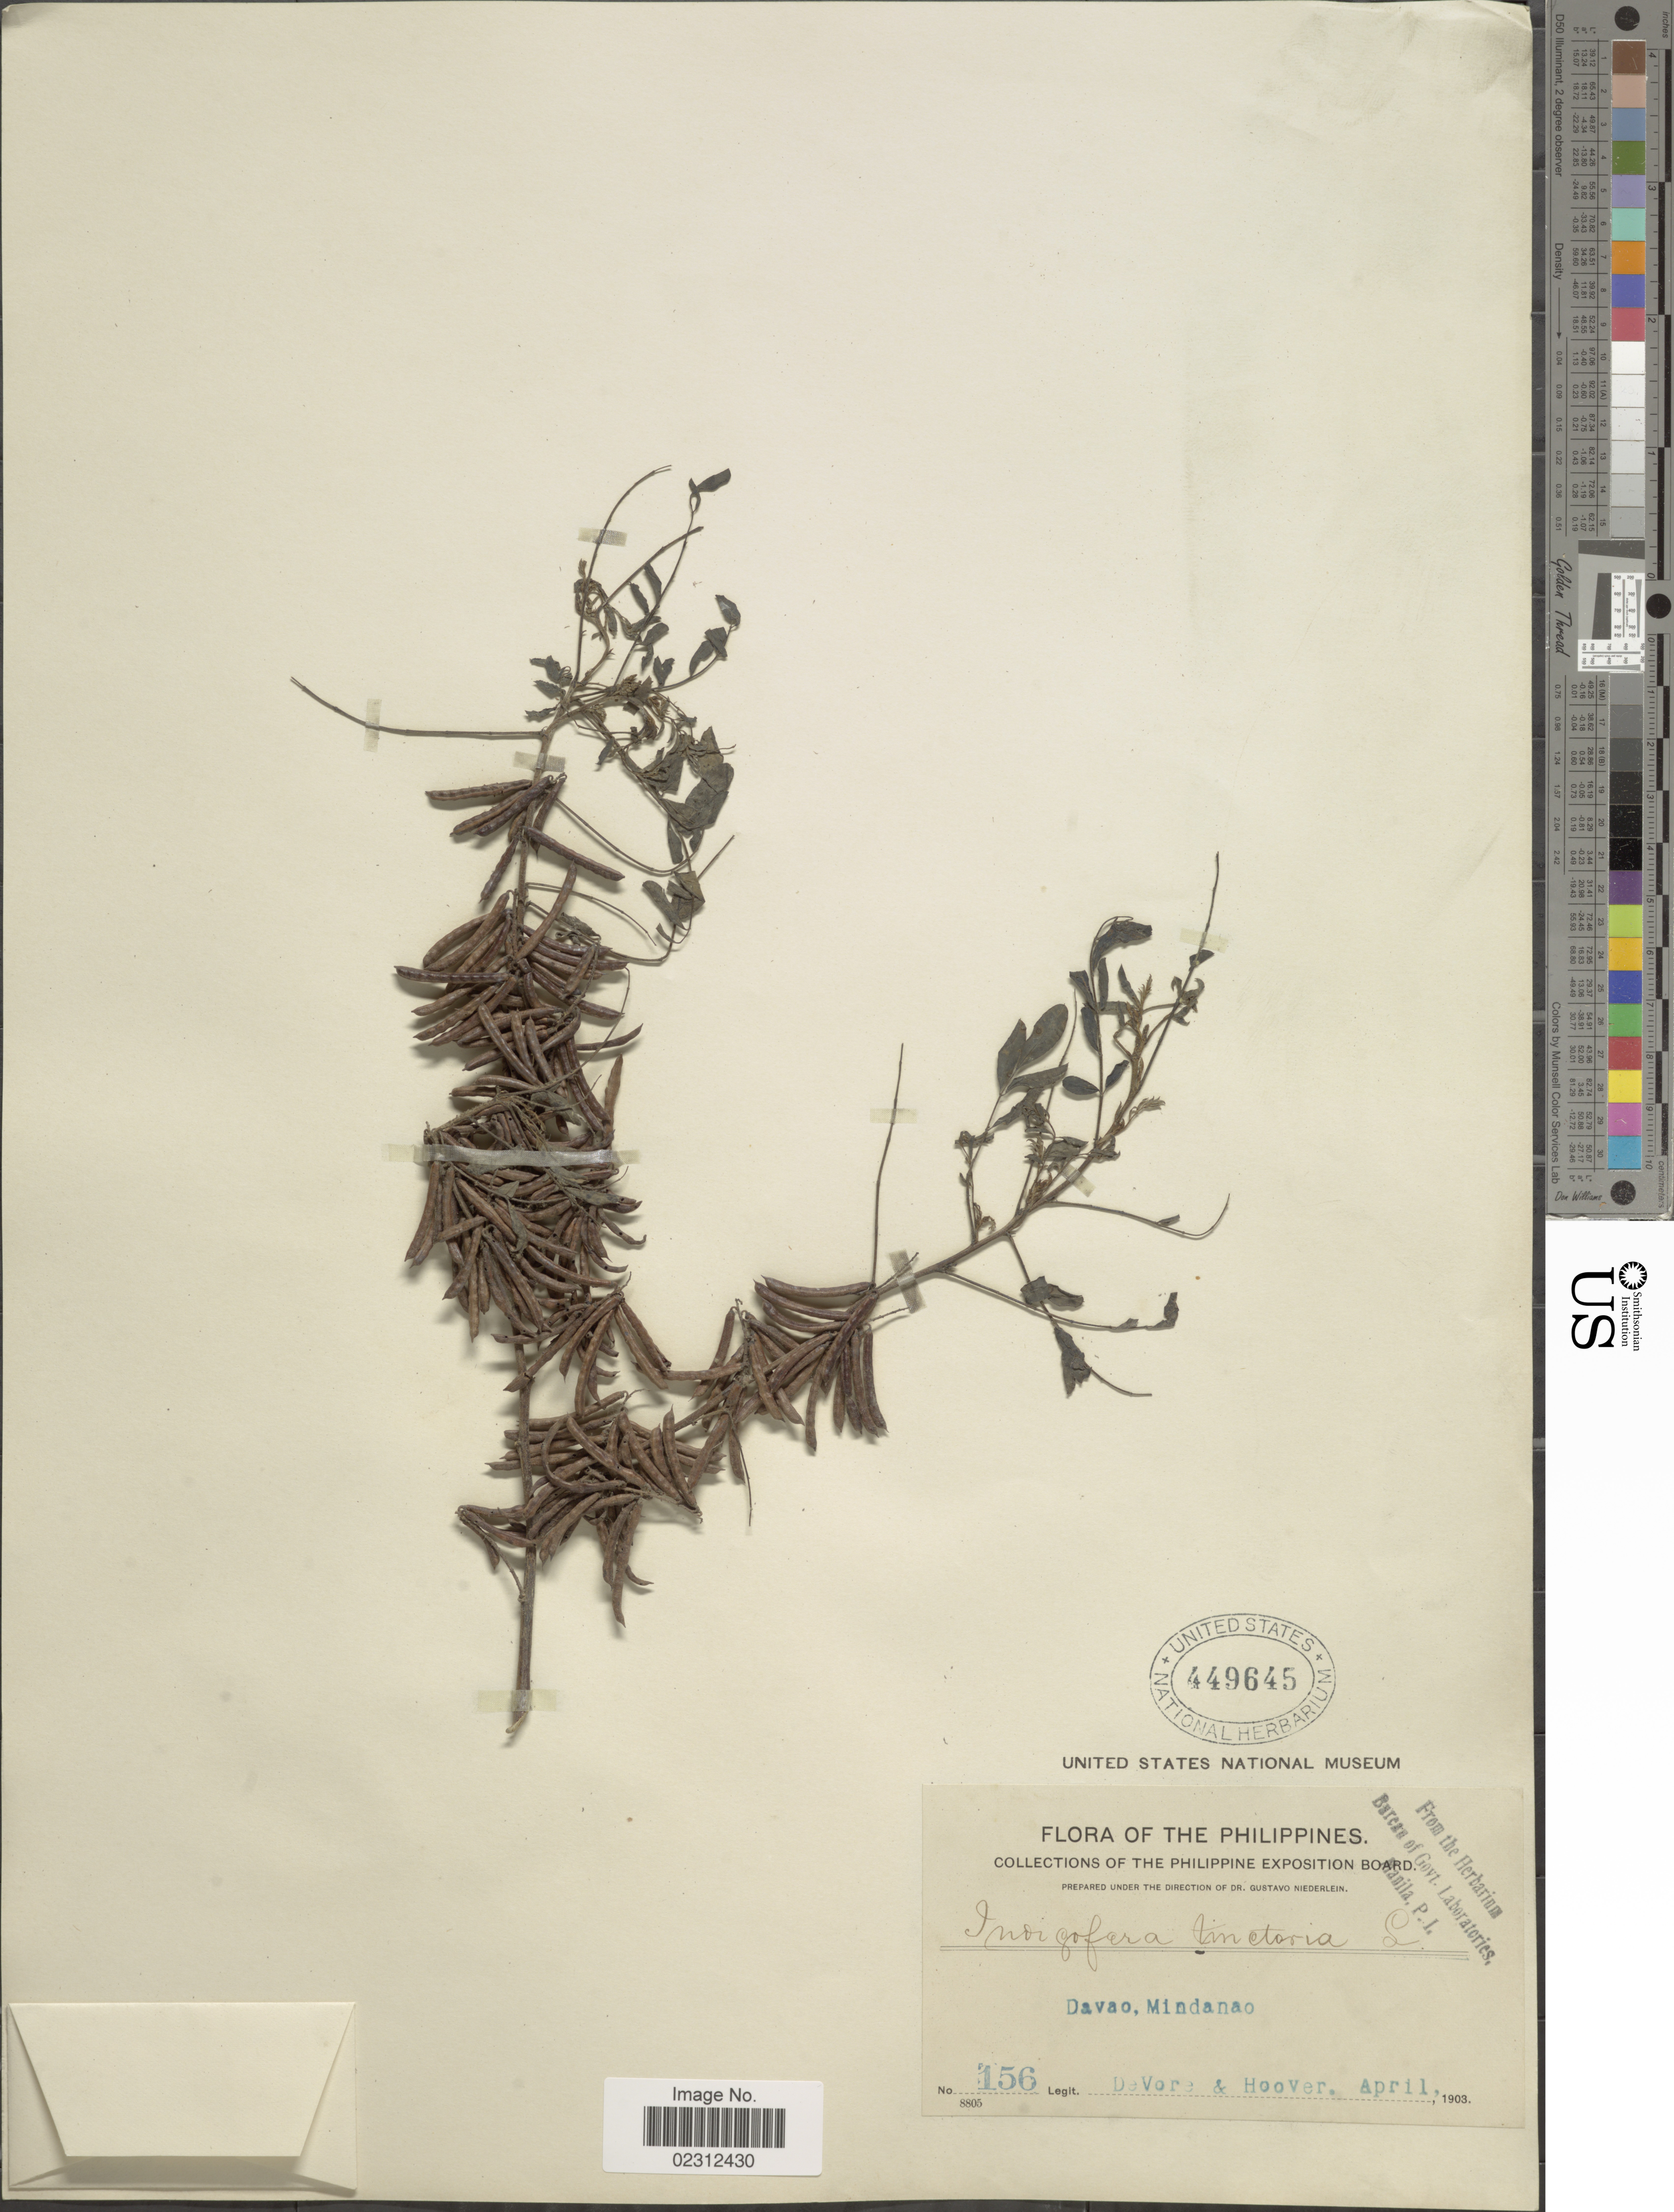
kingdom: Plantae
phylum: Tracheophyta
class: Magnoliopsida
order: Fabales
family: Fabaceae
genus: Indigofera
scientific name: Indigofera tinctoria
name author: L.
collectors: -. DeVore & -- Hoover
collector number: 156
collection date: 1903-04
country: Philippines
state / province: Davao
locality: Mindanao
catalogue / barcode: US 449645